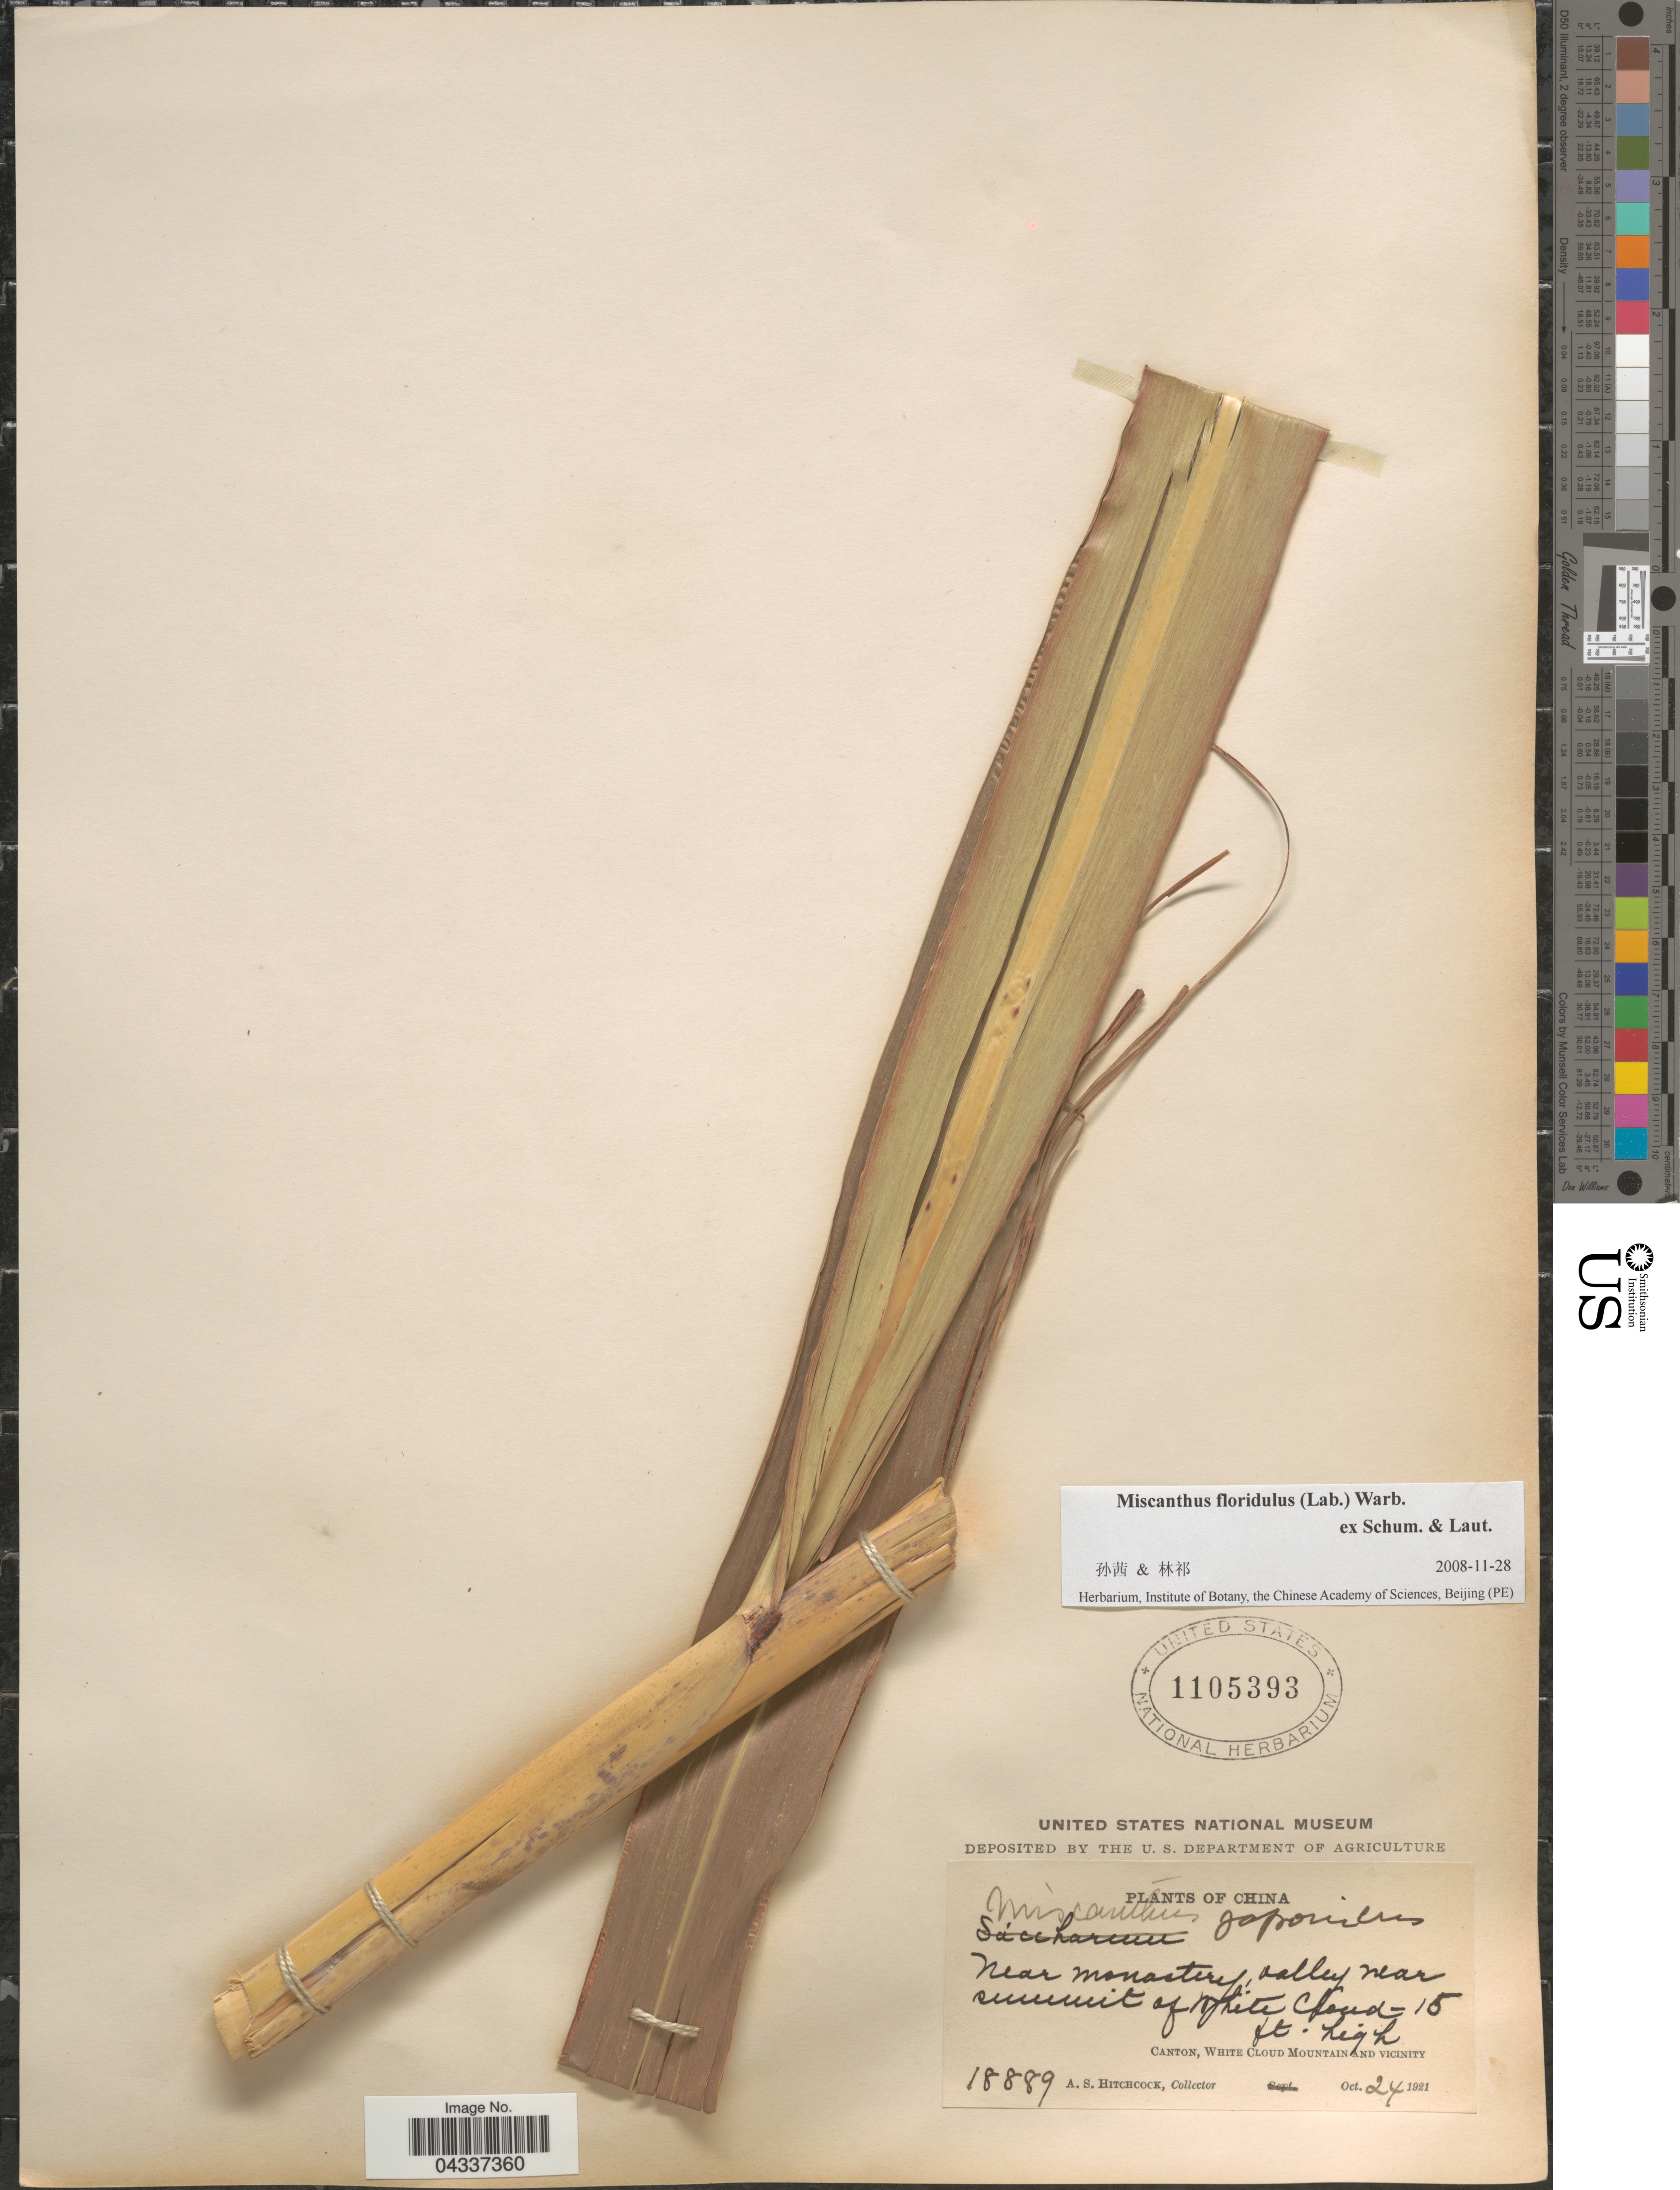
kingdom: Plantae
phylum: Tracheophyta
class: Liliopsida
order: Poales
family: Poaceae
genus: Miscanthus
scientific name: Miscanthus floridulus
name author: (Labill.) Warb.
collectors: A. S. Hitchcock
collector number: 18889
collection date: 1921-10-24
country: China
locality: Near monastery, valley near summit of White Cloud. Canton, White Cloud Mountain and vicinity.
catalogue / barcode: US 1105393